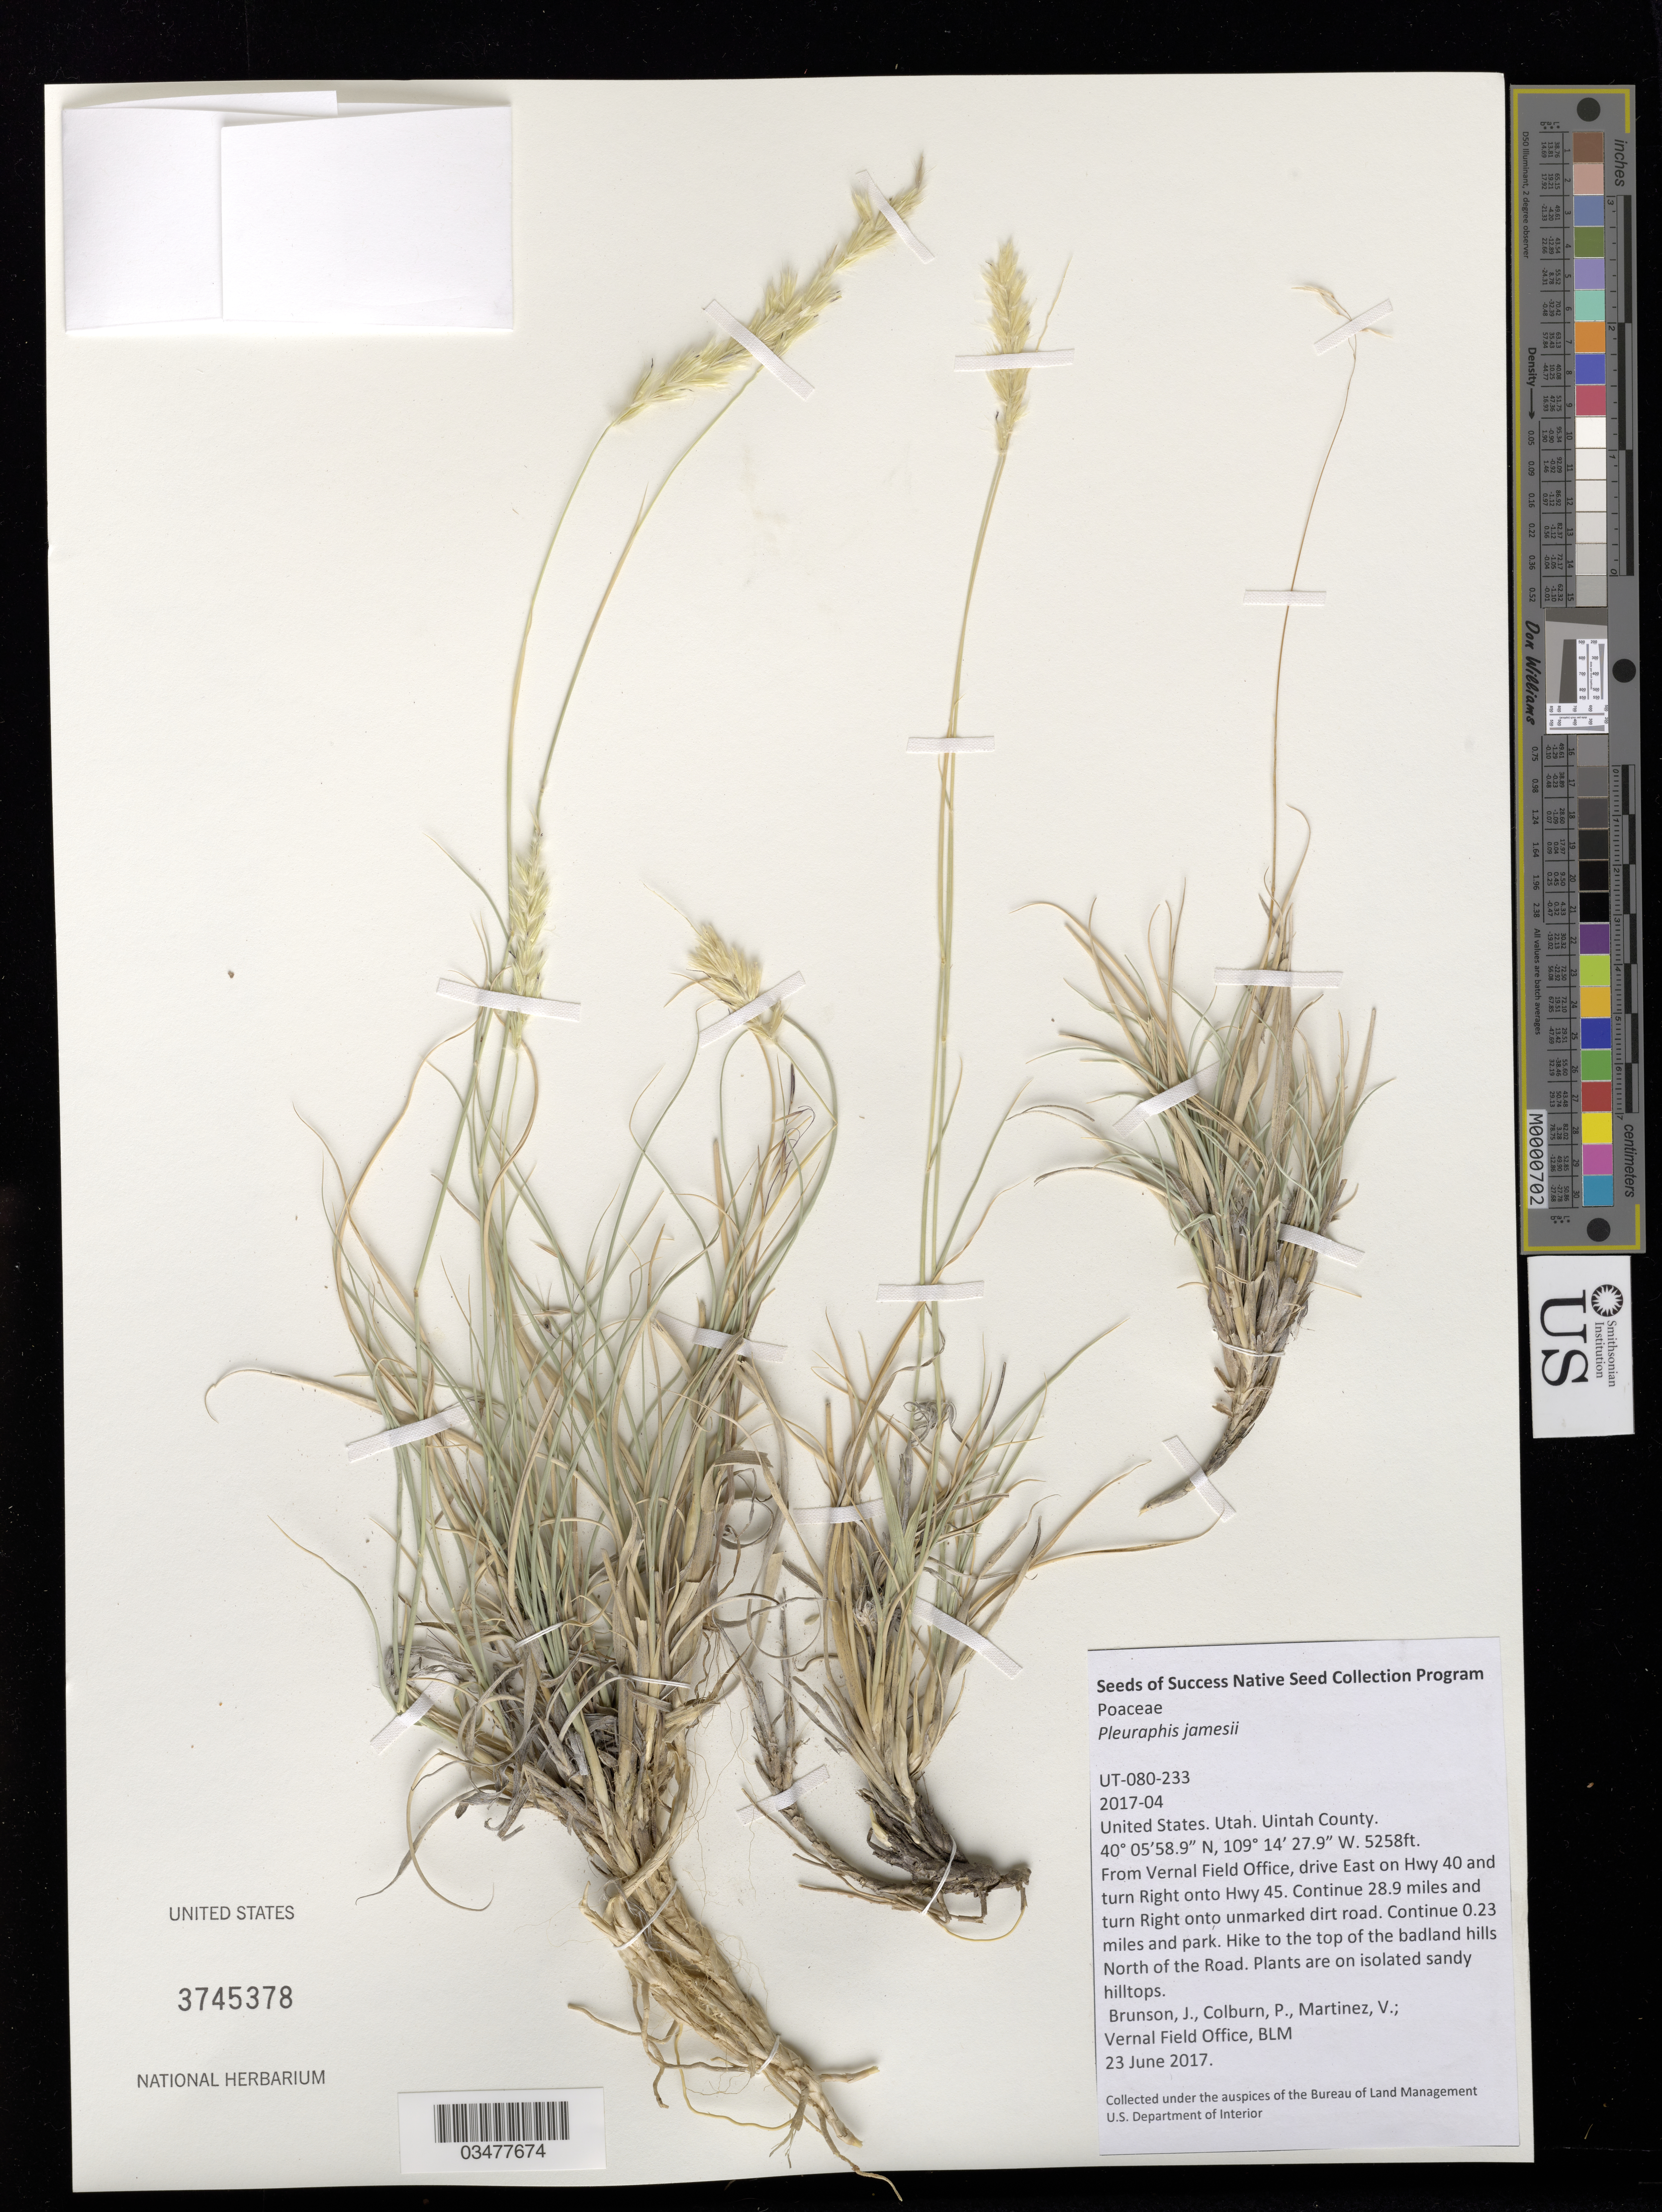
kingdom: Plantae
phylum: Tracheophyta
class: Liliopsida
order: Poales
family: Poaceae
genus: Pleuraphis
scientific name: Pleuraphis jamesii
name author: Torr.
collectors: J. Brunson, P. Colburn & V. Martinez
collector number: UT-080-233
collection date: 2017-06-23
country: United States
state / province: Utah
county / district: Uintah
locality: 28.9 mi. on Hwy 45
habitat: Isolated sandy hilltops.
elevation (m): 1603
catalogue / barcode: US 3745378